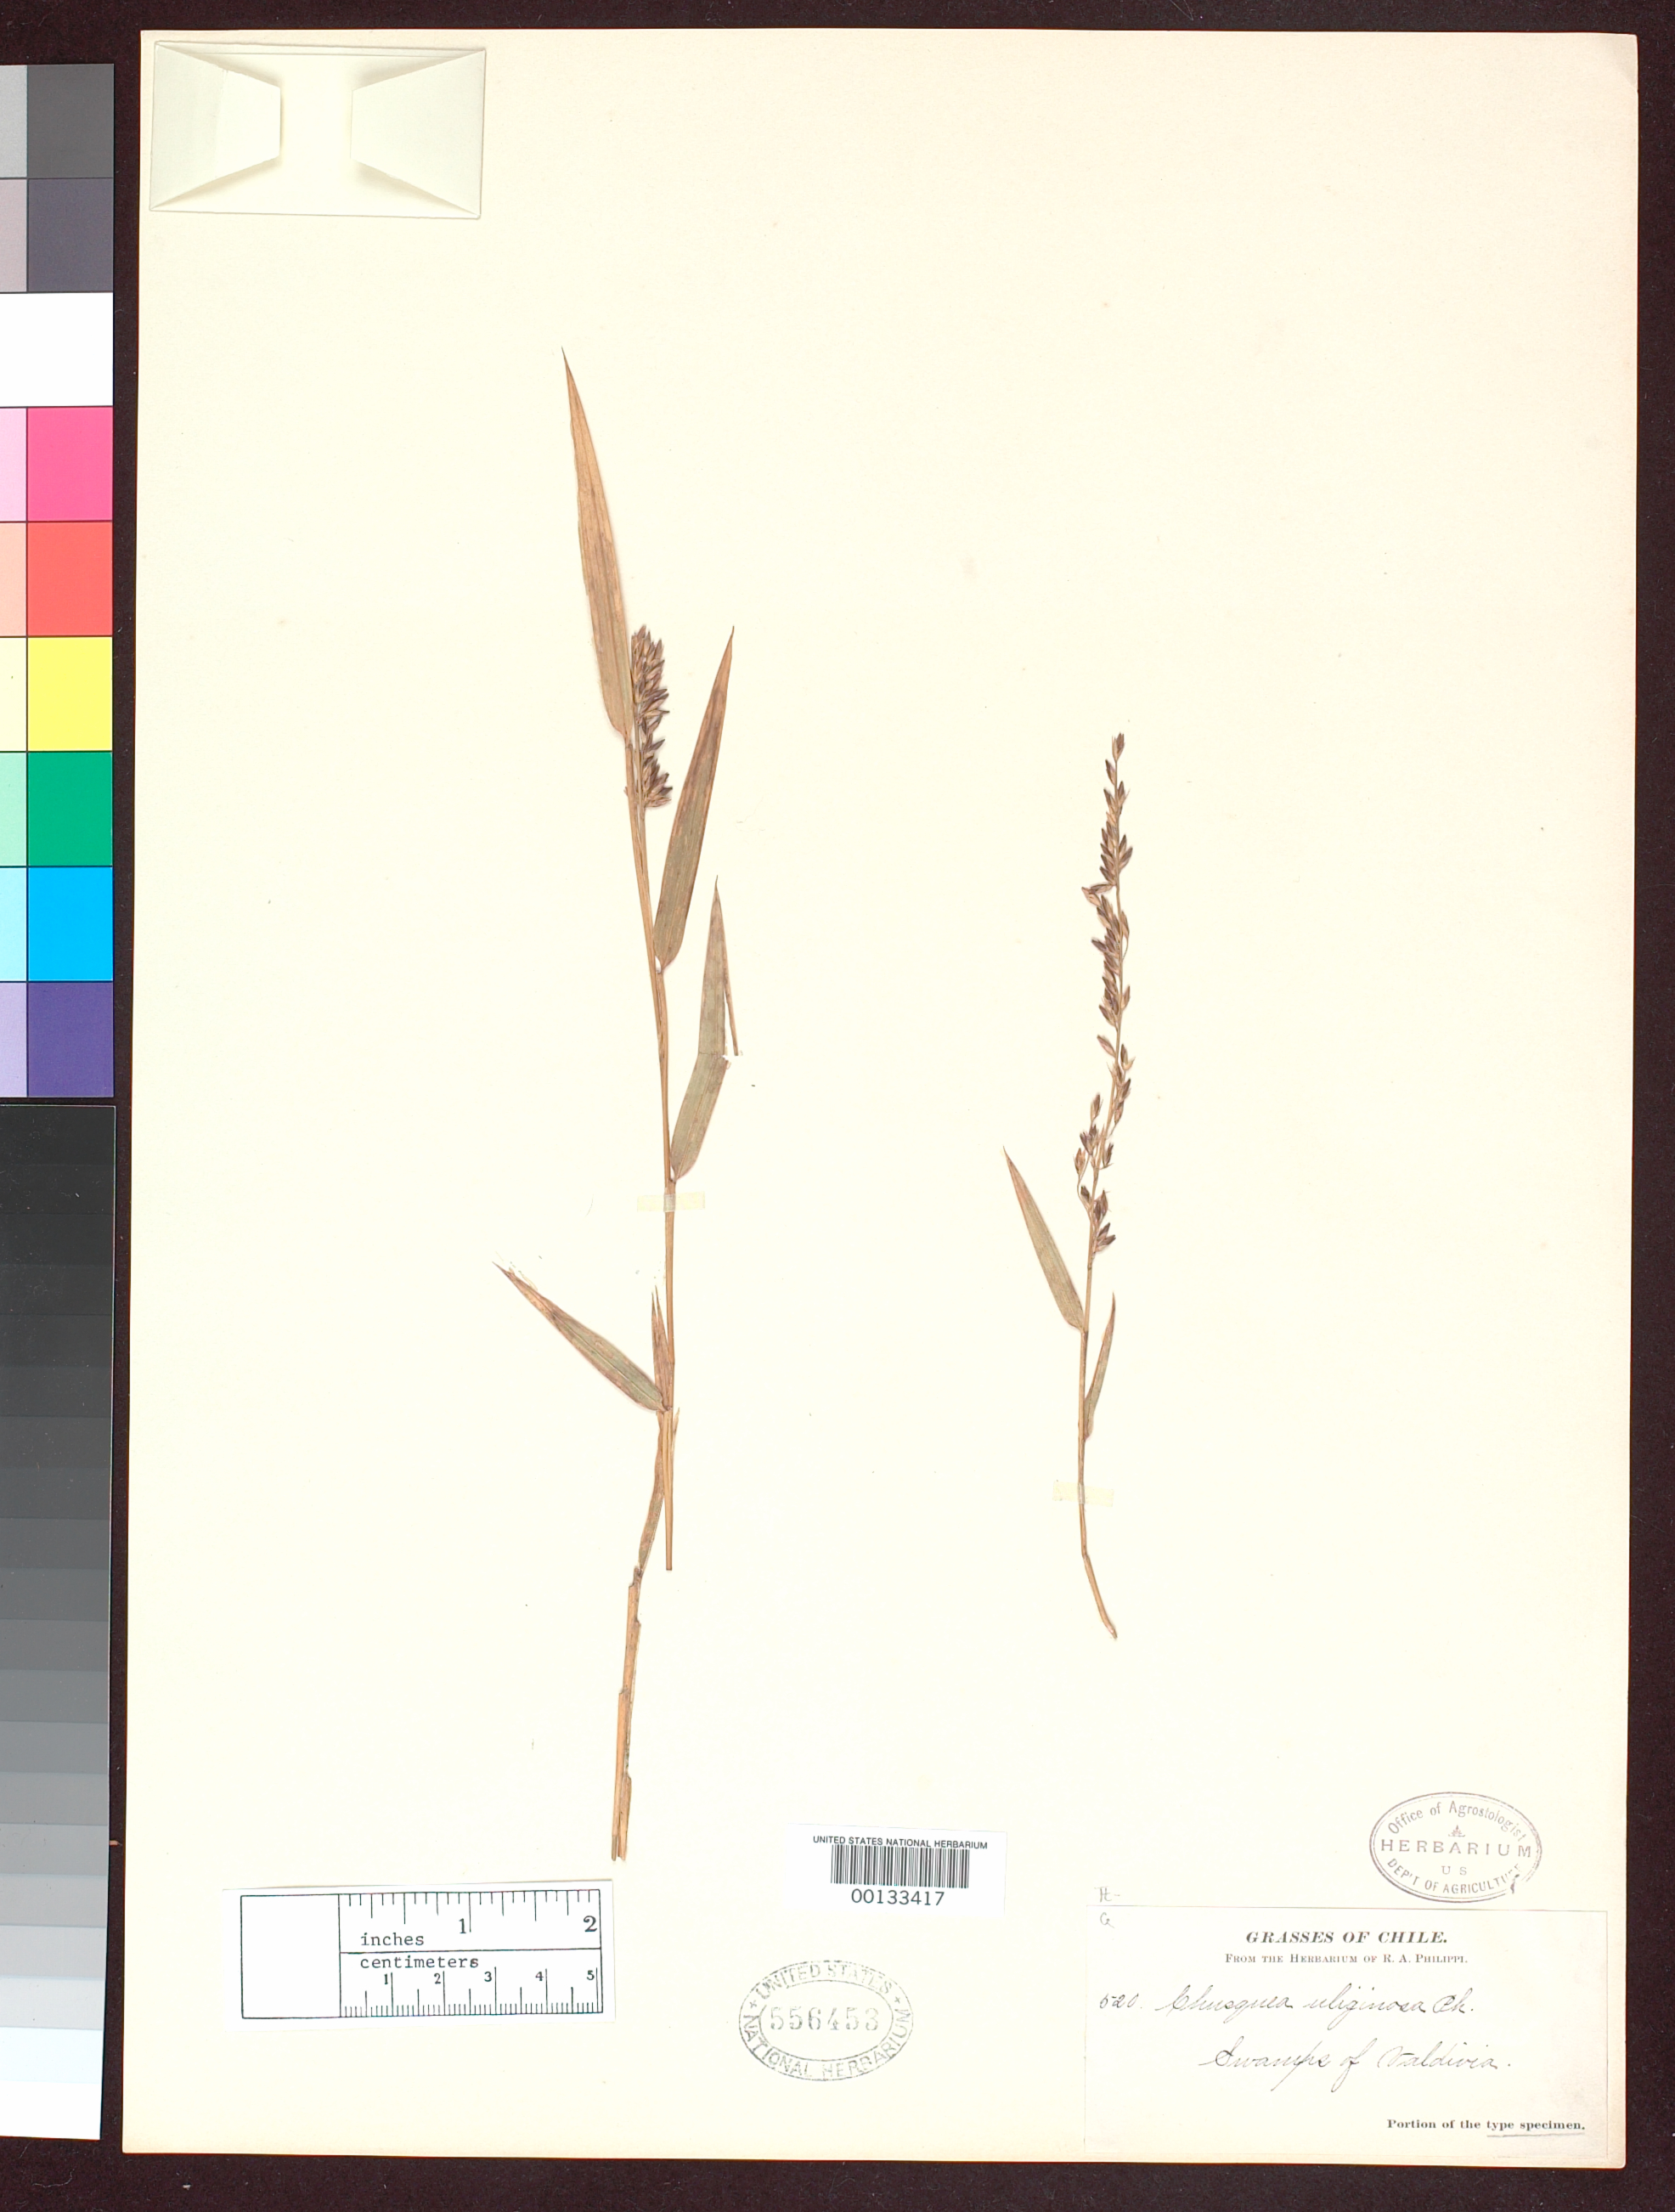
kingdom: Plantae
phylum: Tracheophyta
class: Liliopsida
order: Poales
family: Poaceae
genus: Chusquea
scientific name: Chusquea uliginosa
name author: Phil.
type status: Type Material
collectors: R. A. Philippi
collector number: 520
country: Chile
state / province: Los Ríos (XIV)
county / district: Valdivia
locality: Valdivia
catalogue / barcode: US 556453